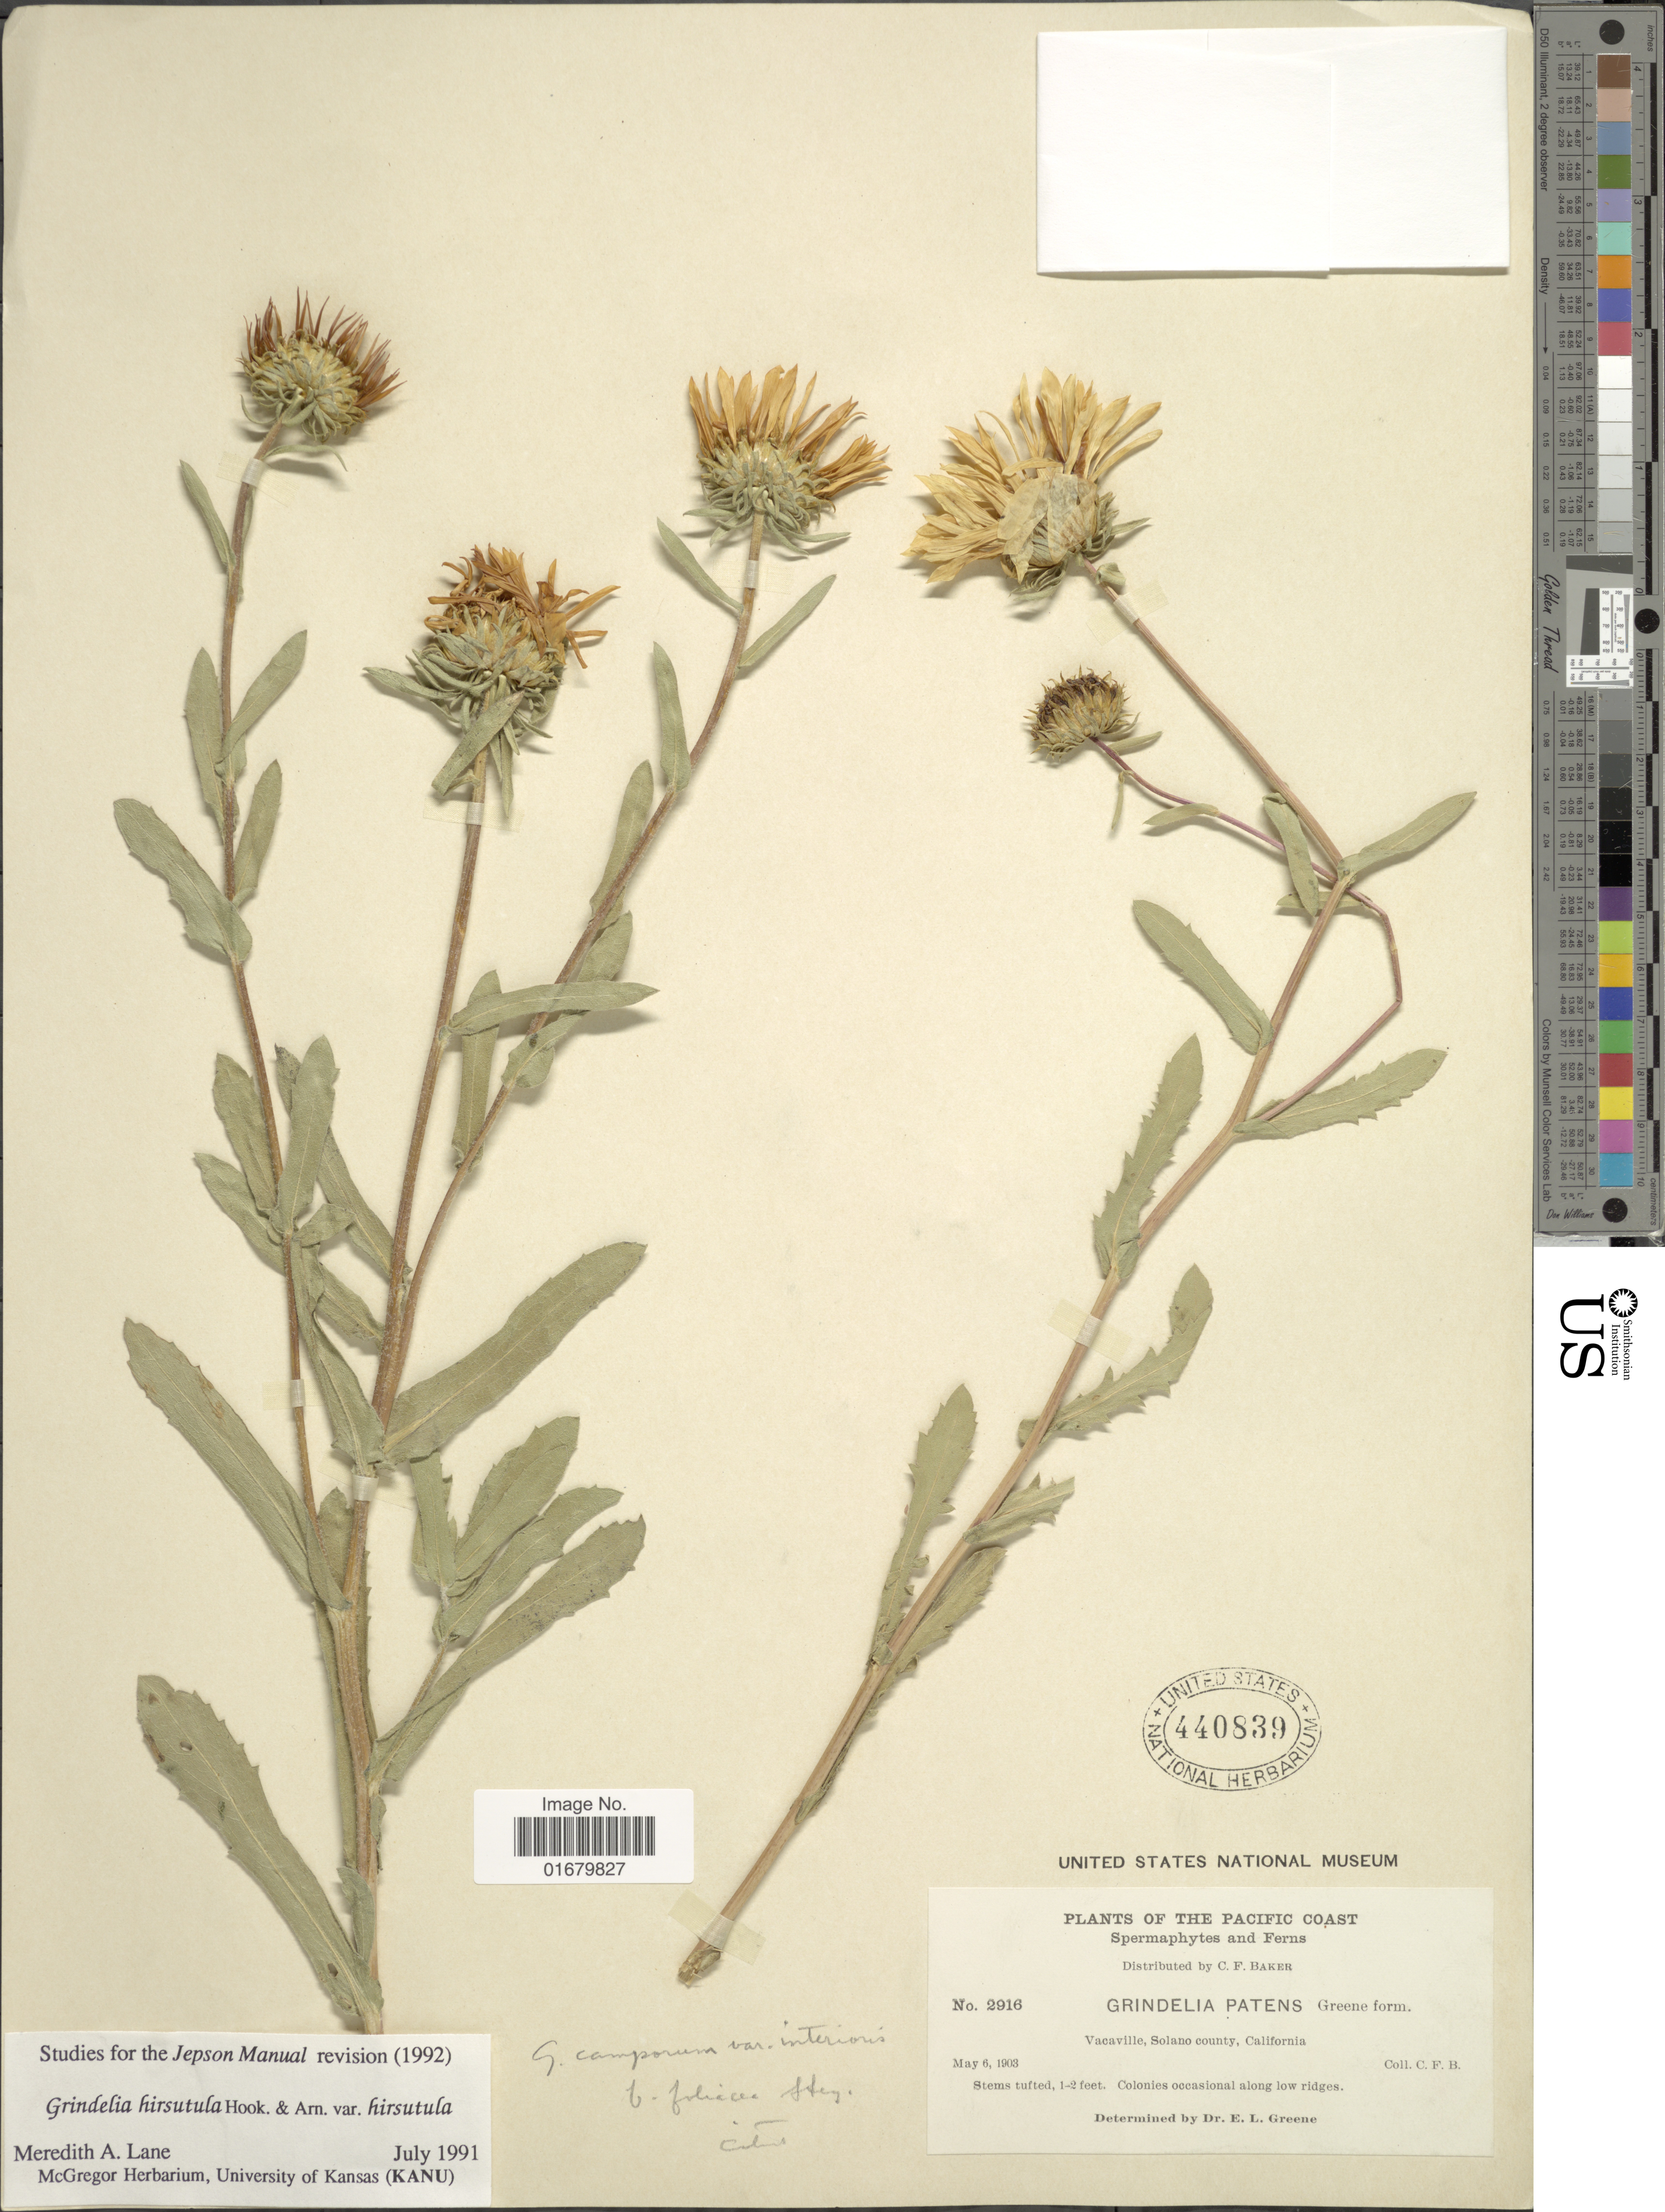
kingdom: Plantae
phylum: Tracheophyta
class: Magnoliopsida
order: Asterales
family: Asteraceae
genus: Grindelia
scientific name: Grindelia hirsutula var. hirsutula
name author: Hook. & Arn.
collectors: C. F. Baker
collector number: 2916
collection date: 1903-05-06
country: United States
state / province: California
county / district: Solano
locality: The Pacific Coast, Vacaville, Solano county.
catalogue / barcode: US 440839